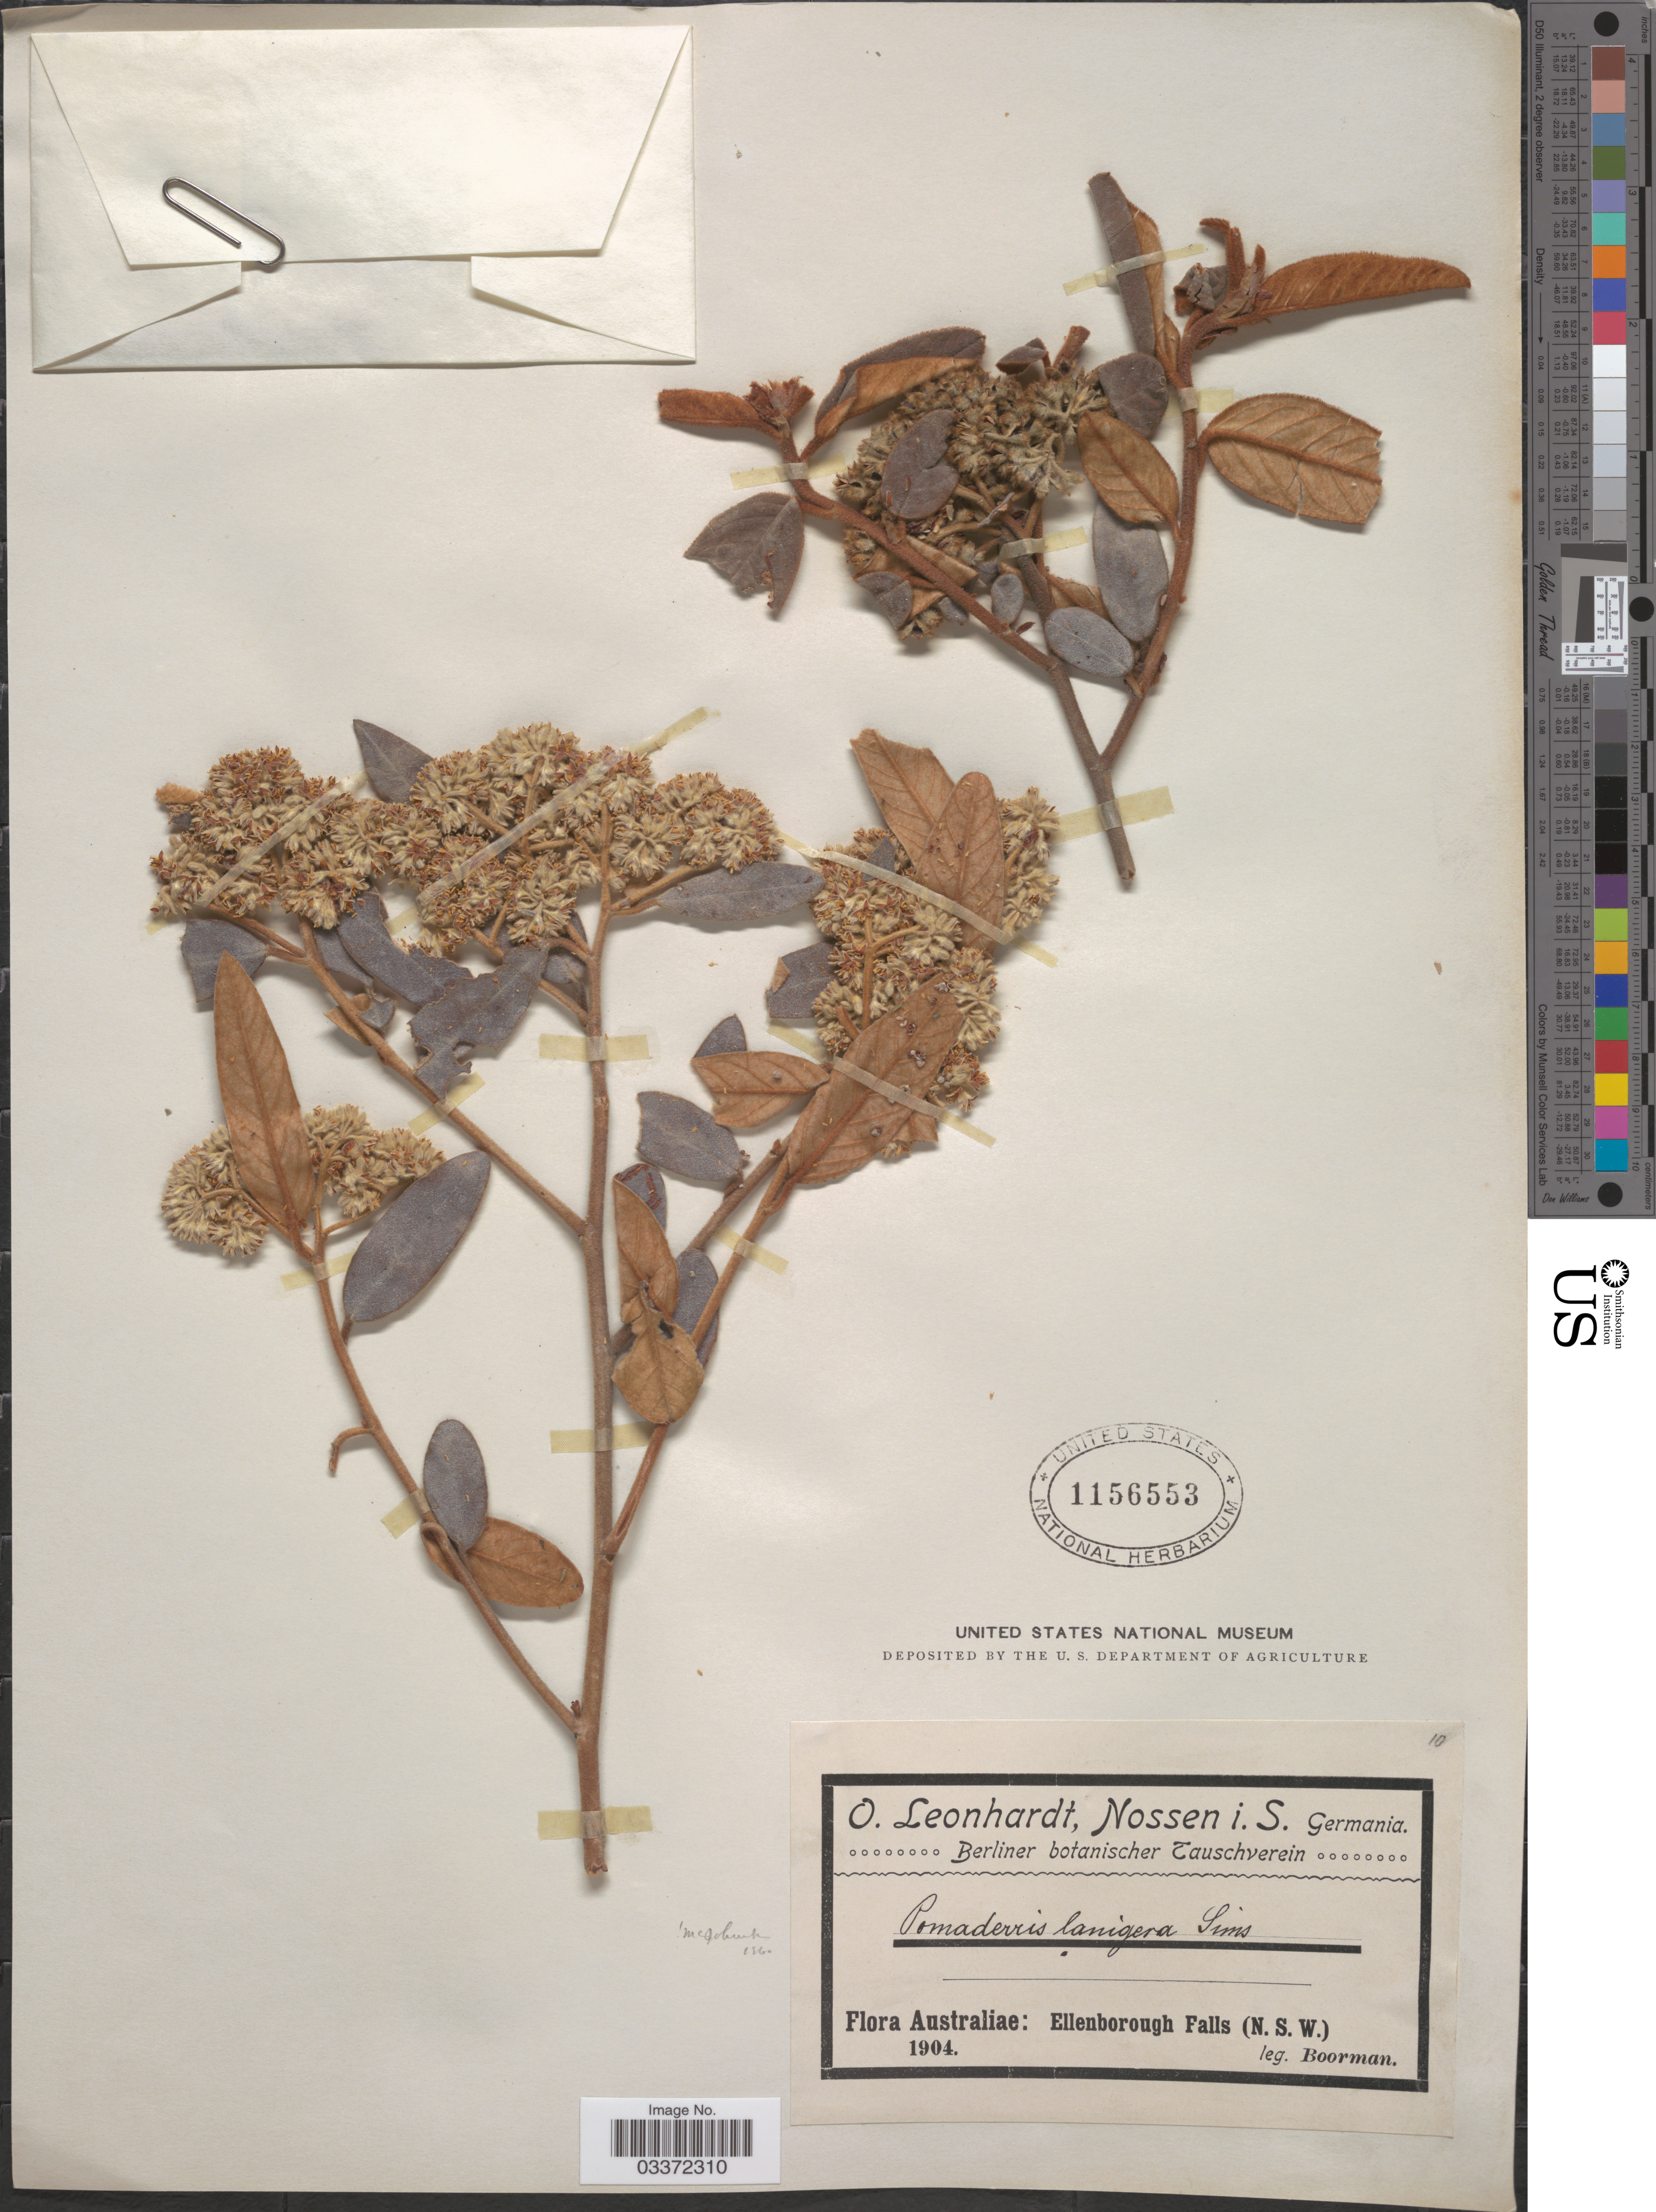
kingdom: Plantae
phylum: Tracheophyta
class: Magnoliopsida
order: Rosales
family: Rhamnaceae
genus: Pomaderris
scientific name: Pomaderris lanigera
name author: (Andrews) Sims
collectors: -. Boorman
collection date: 1904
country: Australia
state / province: New South Wales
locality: Ellenborough Falls.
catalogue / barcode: US 1156553